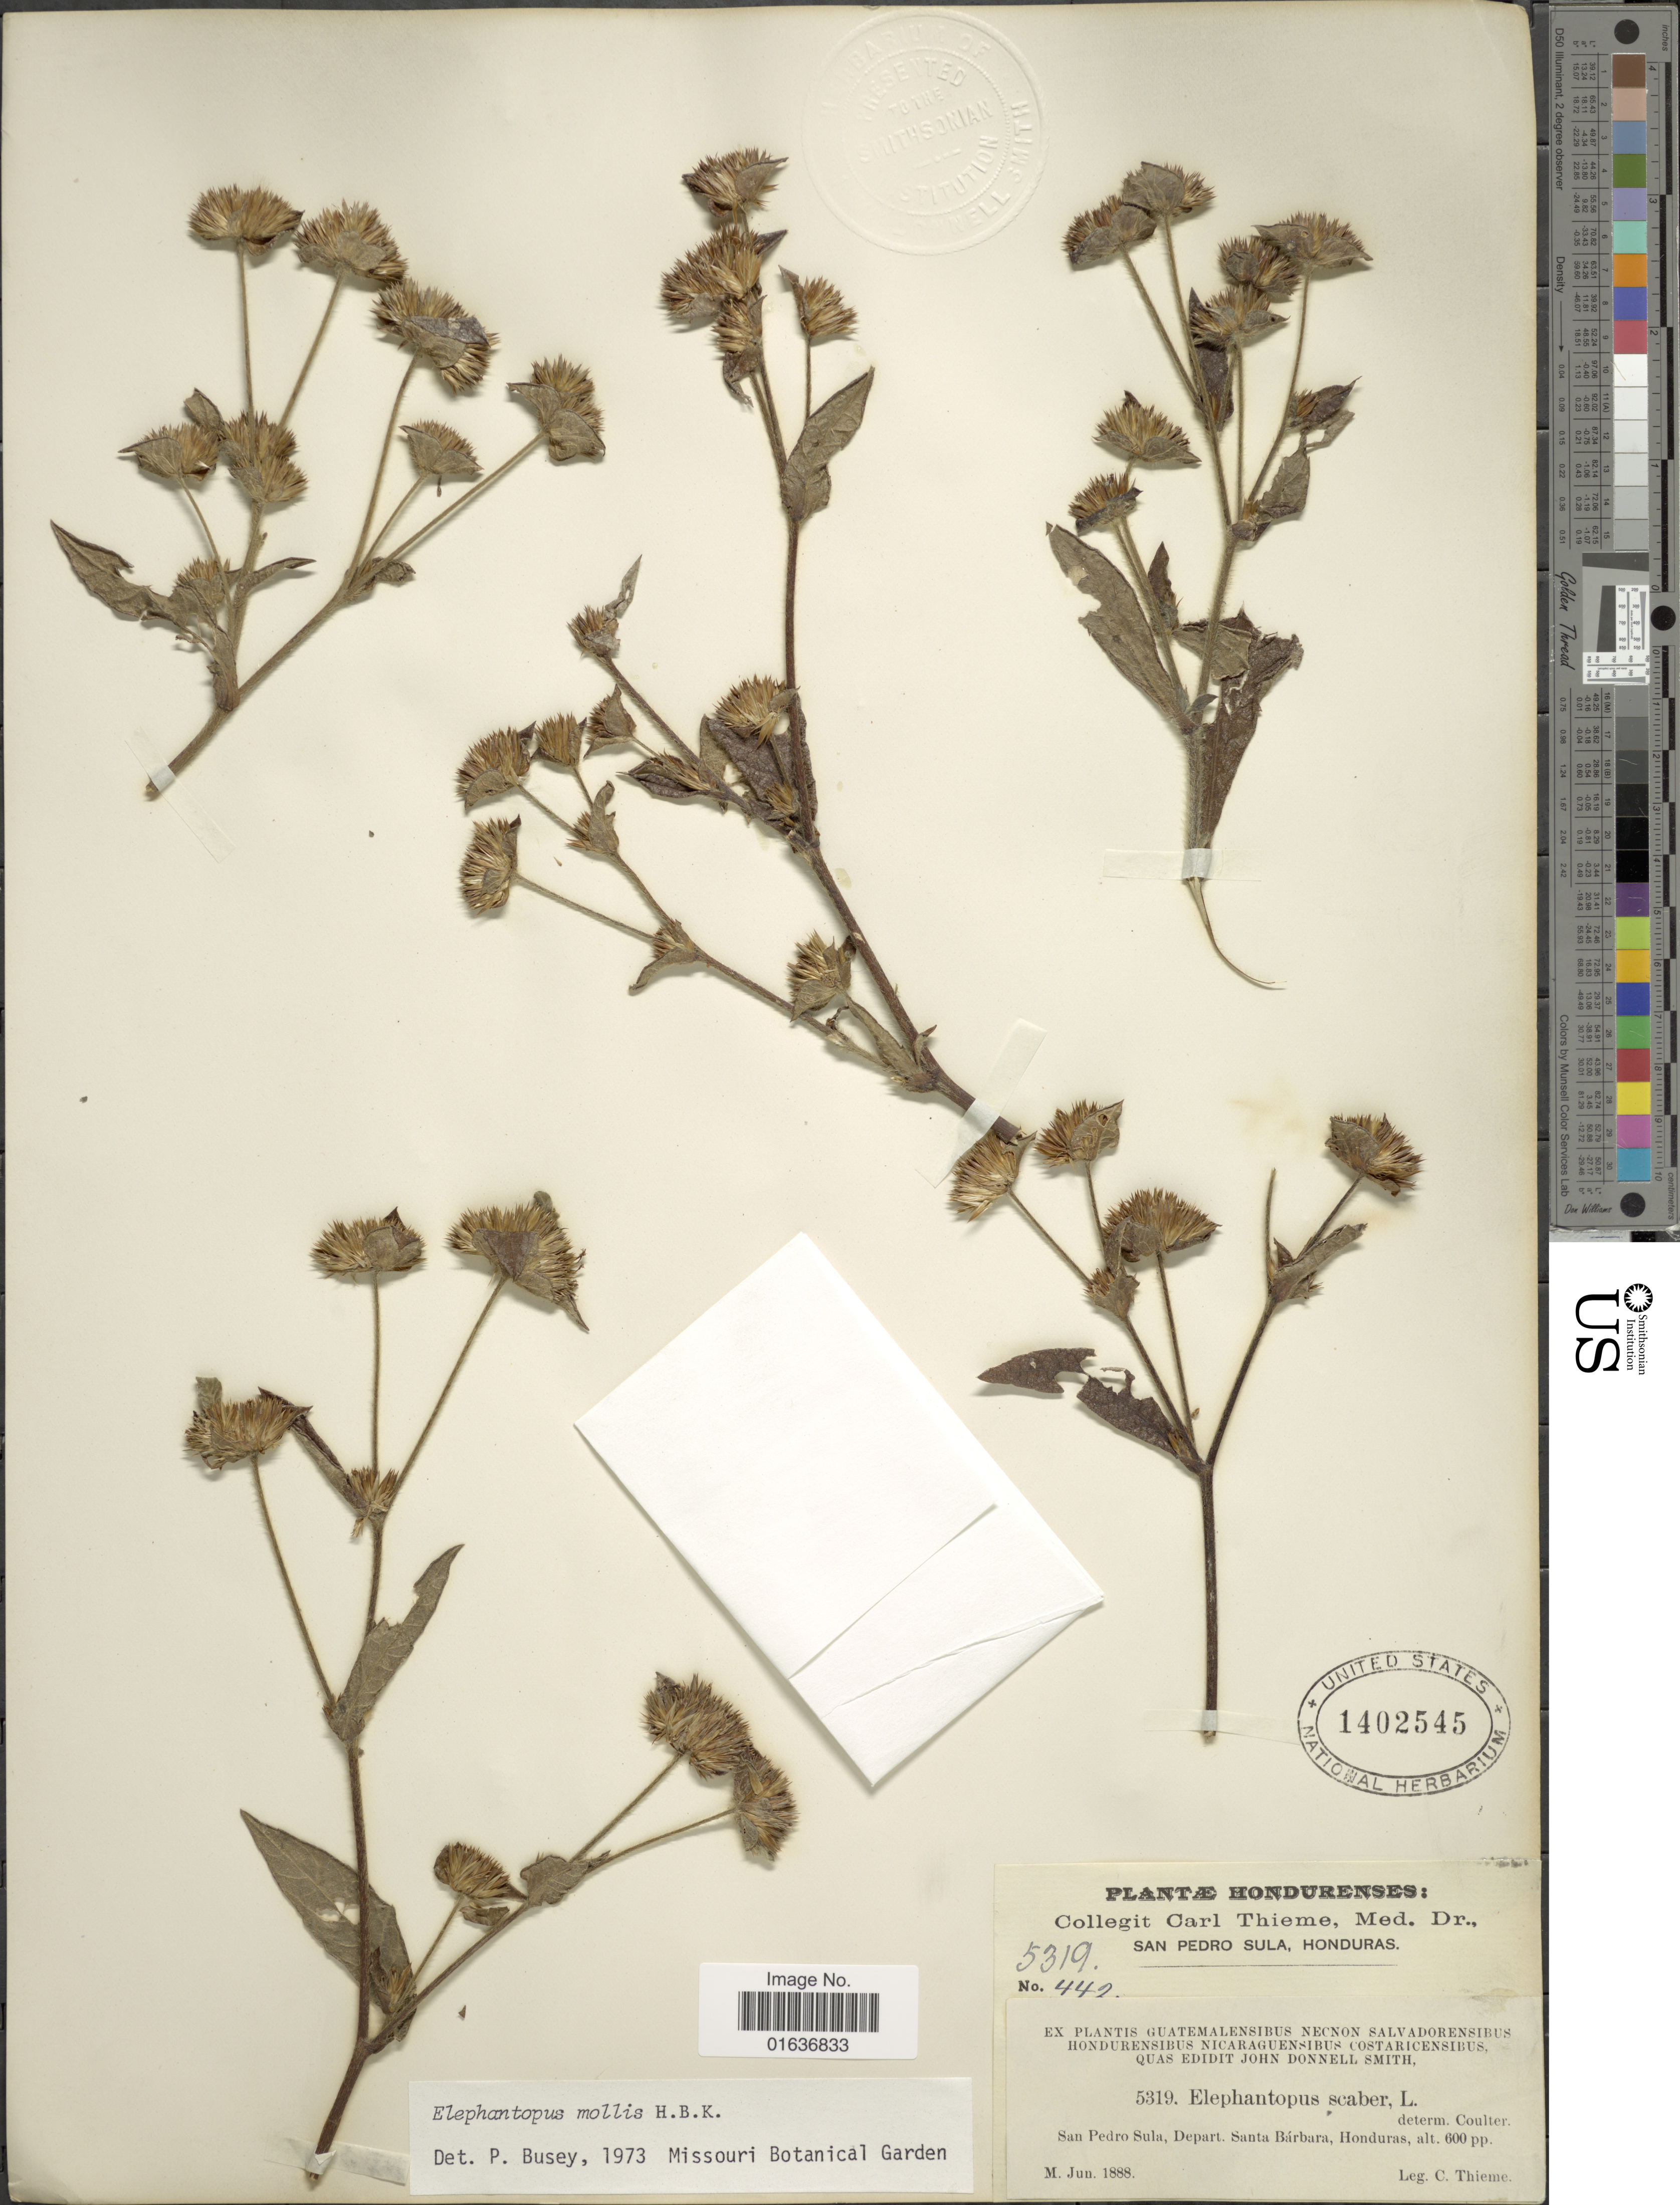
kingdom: Plantae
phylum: Tracheophyta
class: Magnoliopsida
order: Asterales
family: Asteraceae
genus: Elephantopus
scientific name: Elephantopus mollis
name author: Kunth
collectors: C. Thieme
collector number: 5319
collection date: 1888-06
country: Honduras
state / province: Santa Bárbara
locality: San Pedro Sula,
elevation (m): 183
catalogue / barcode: US 1402545